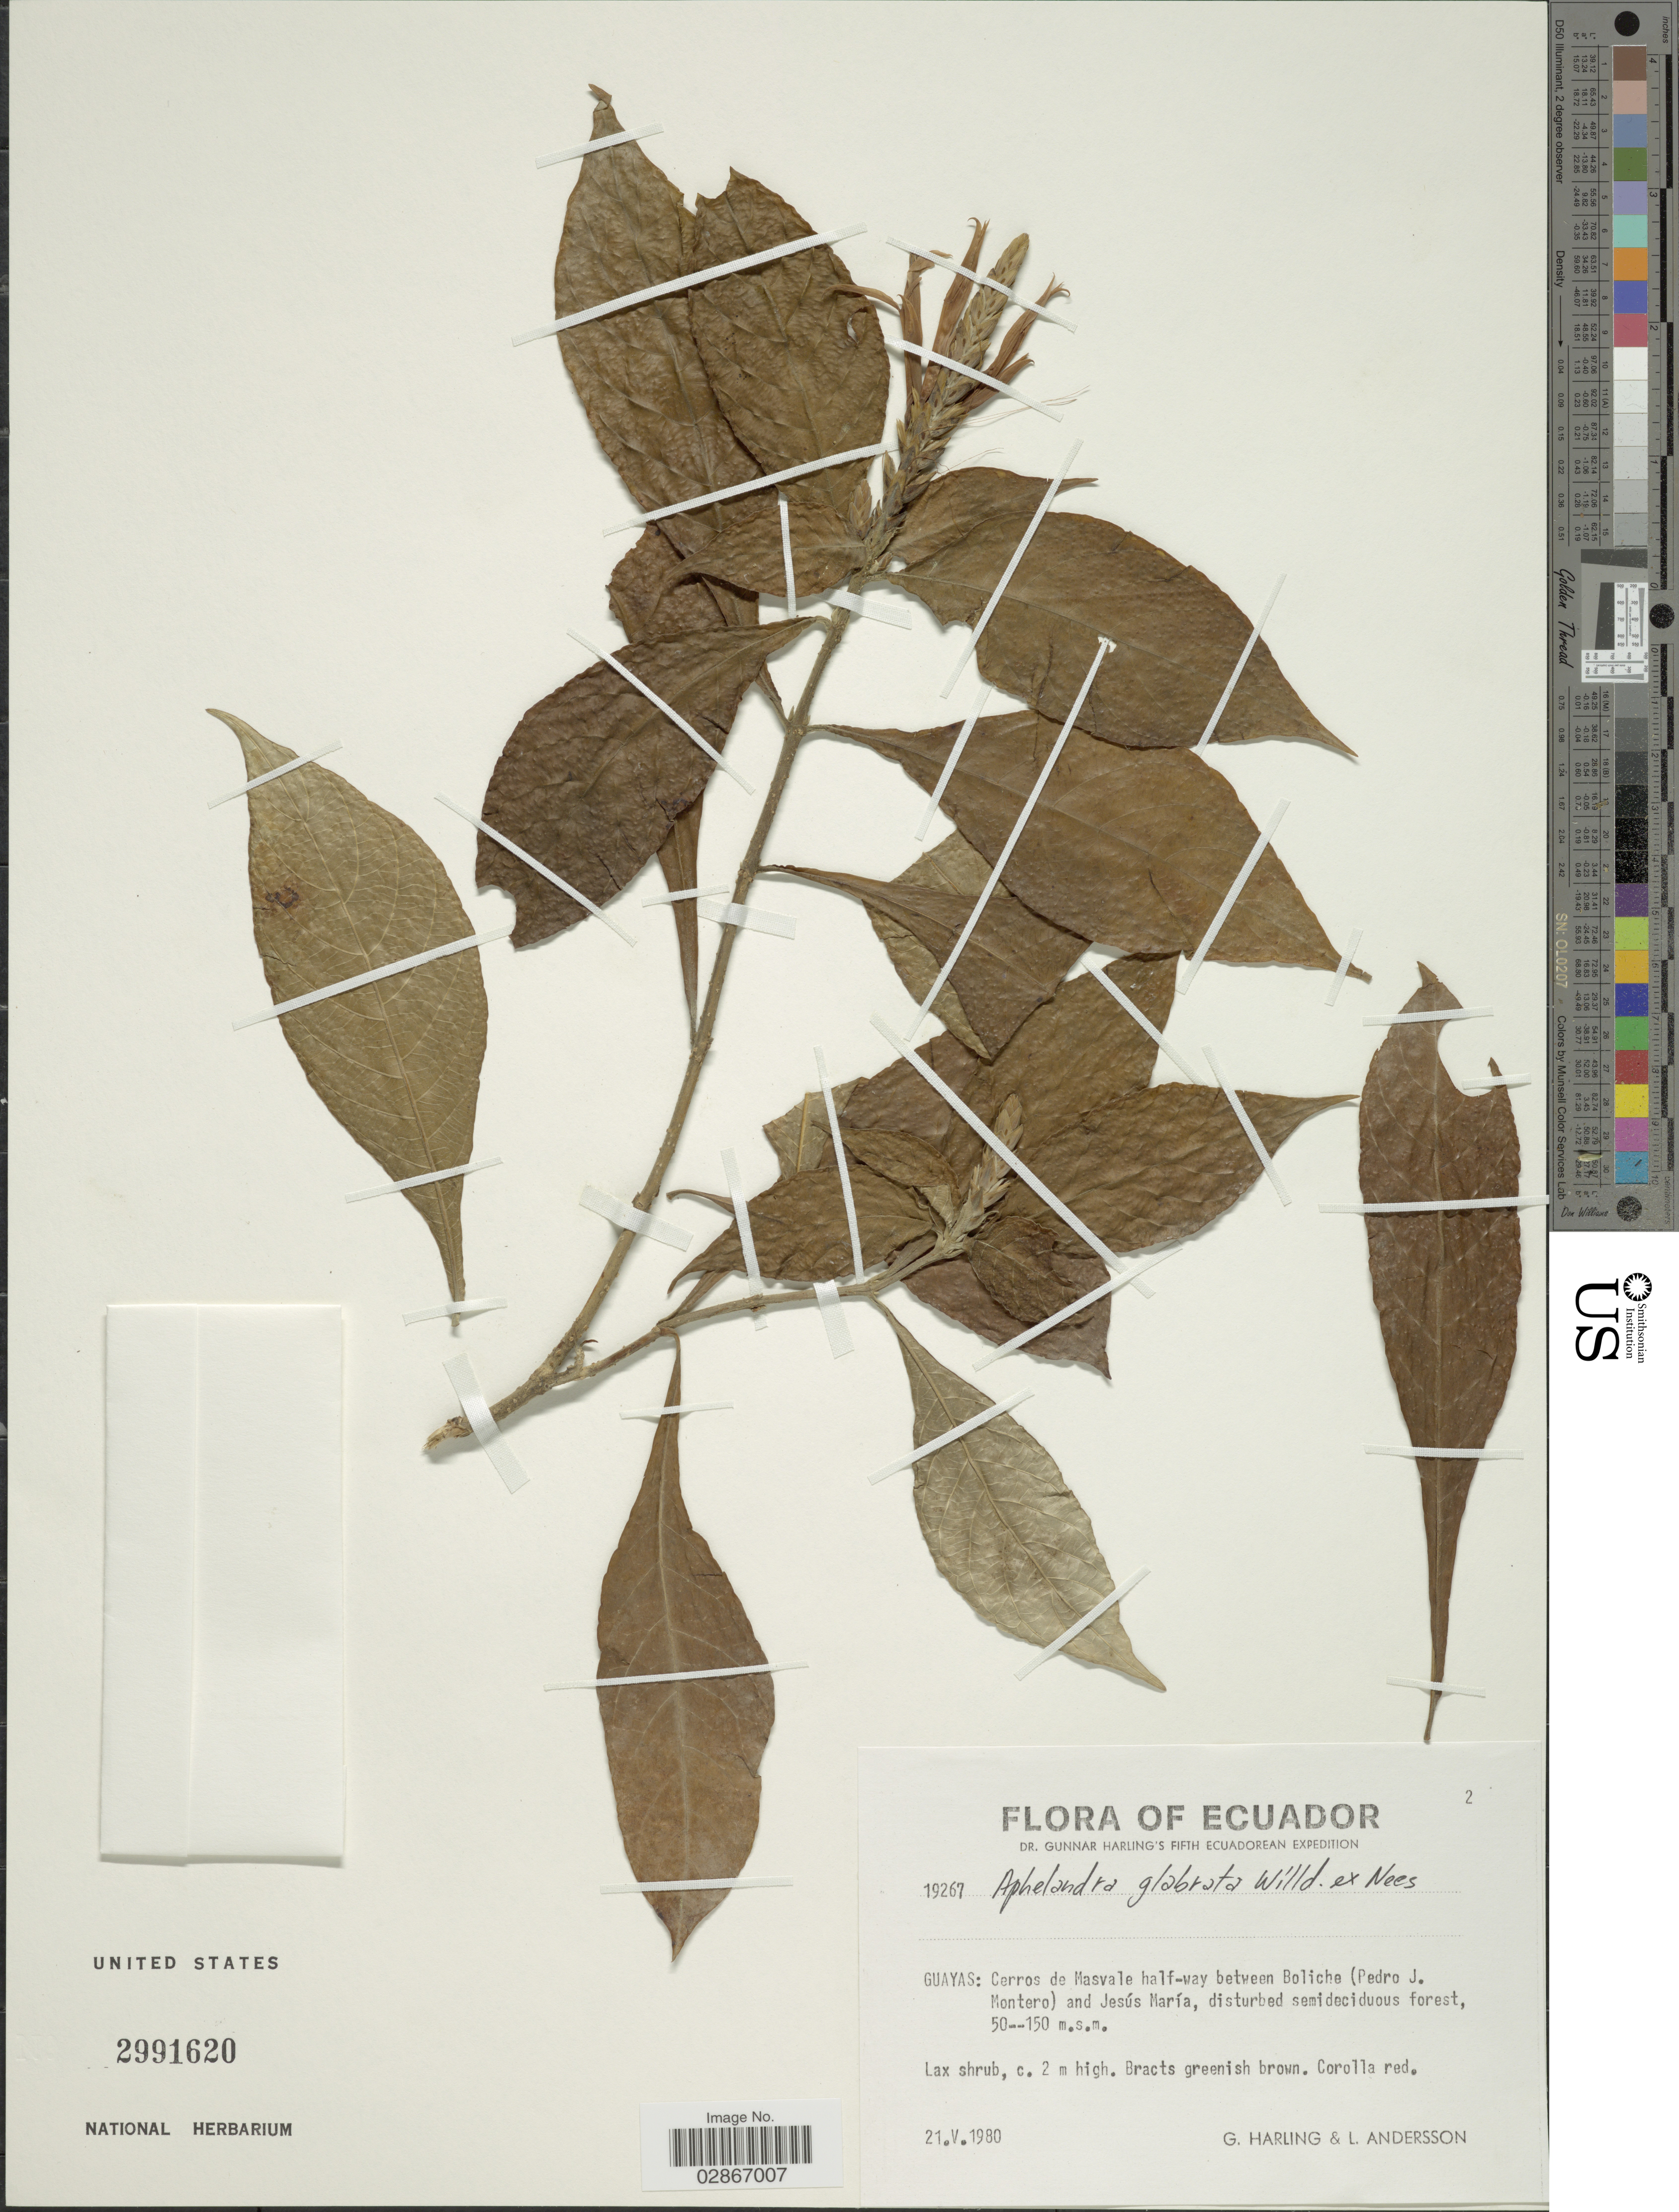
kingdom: Plantae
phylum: Tracheophyta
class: Magnoliopsida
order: Lamiales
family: Acanthaceae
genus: Aphelandra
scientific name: Aphelandra glabrata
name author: Willd. ex Nees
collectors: G. Harling & L. Andersson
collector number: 19267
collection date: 1980-05-21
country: Ecuador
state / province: Guayas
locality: Cerros de Masvale half-way between Boliche (Pedro J. Montero) and Jesús María.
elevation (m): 50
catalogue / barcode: US 2991620